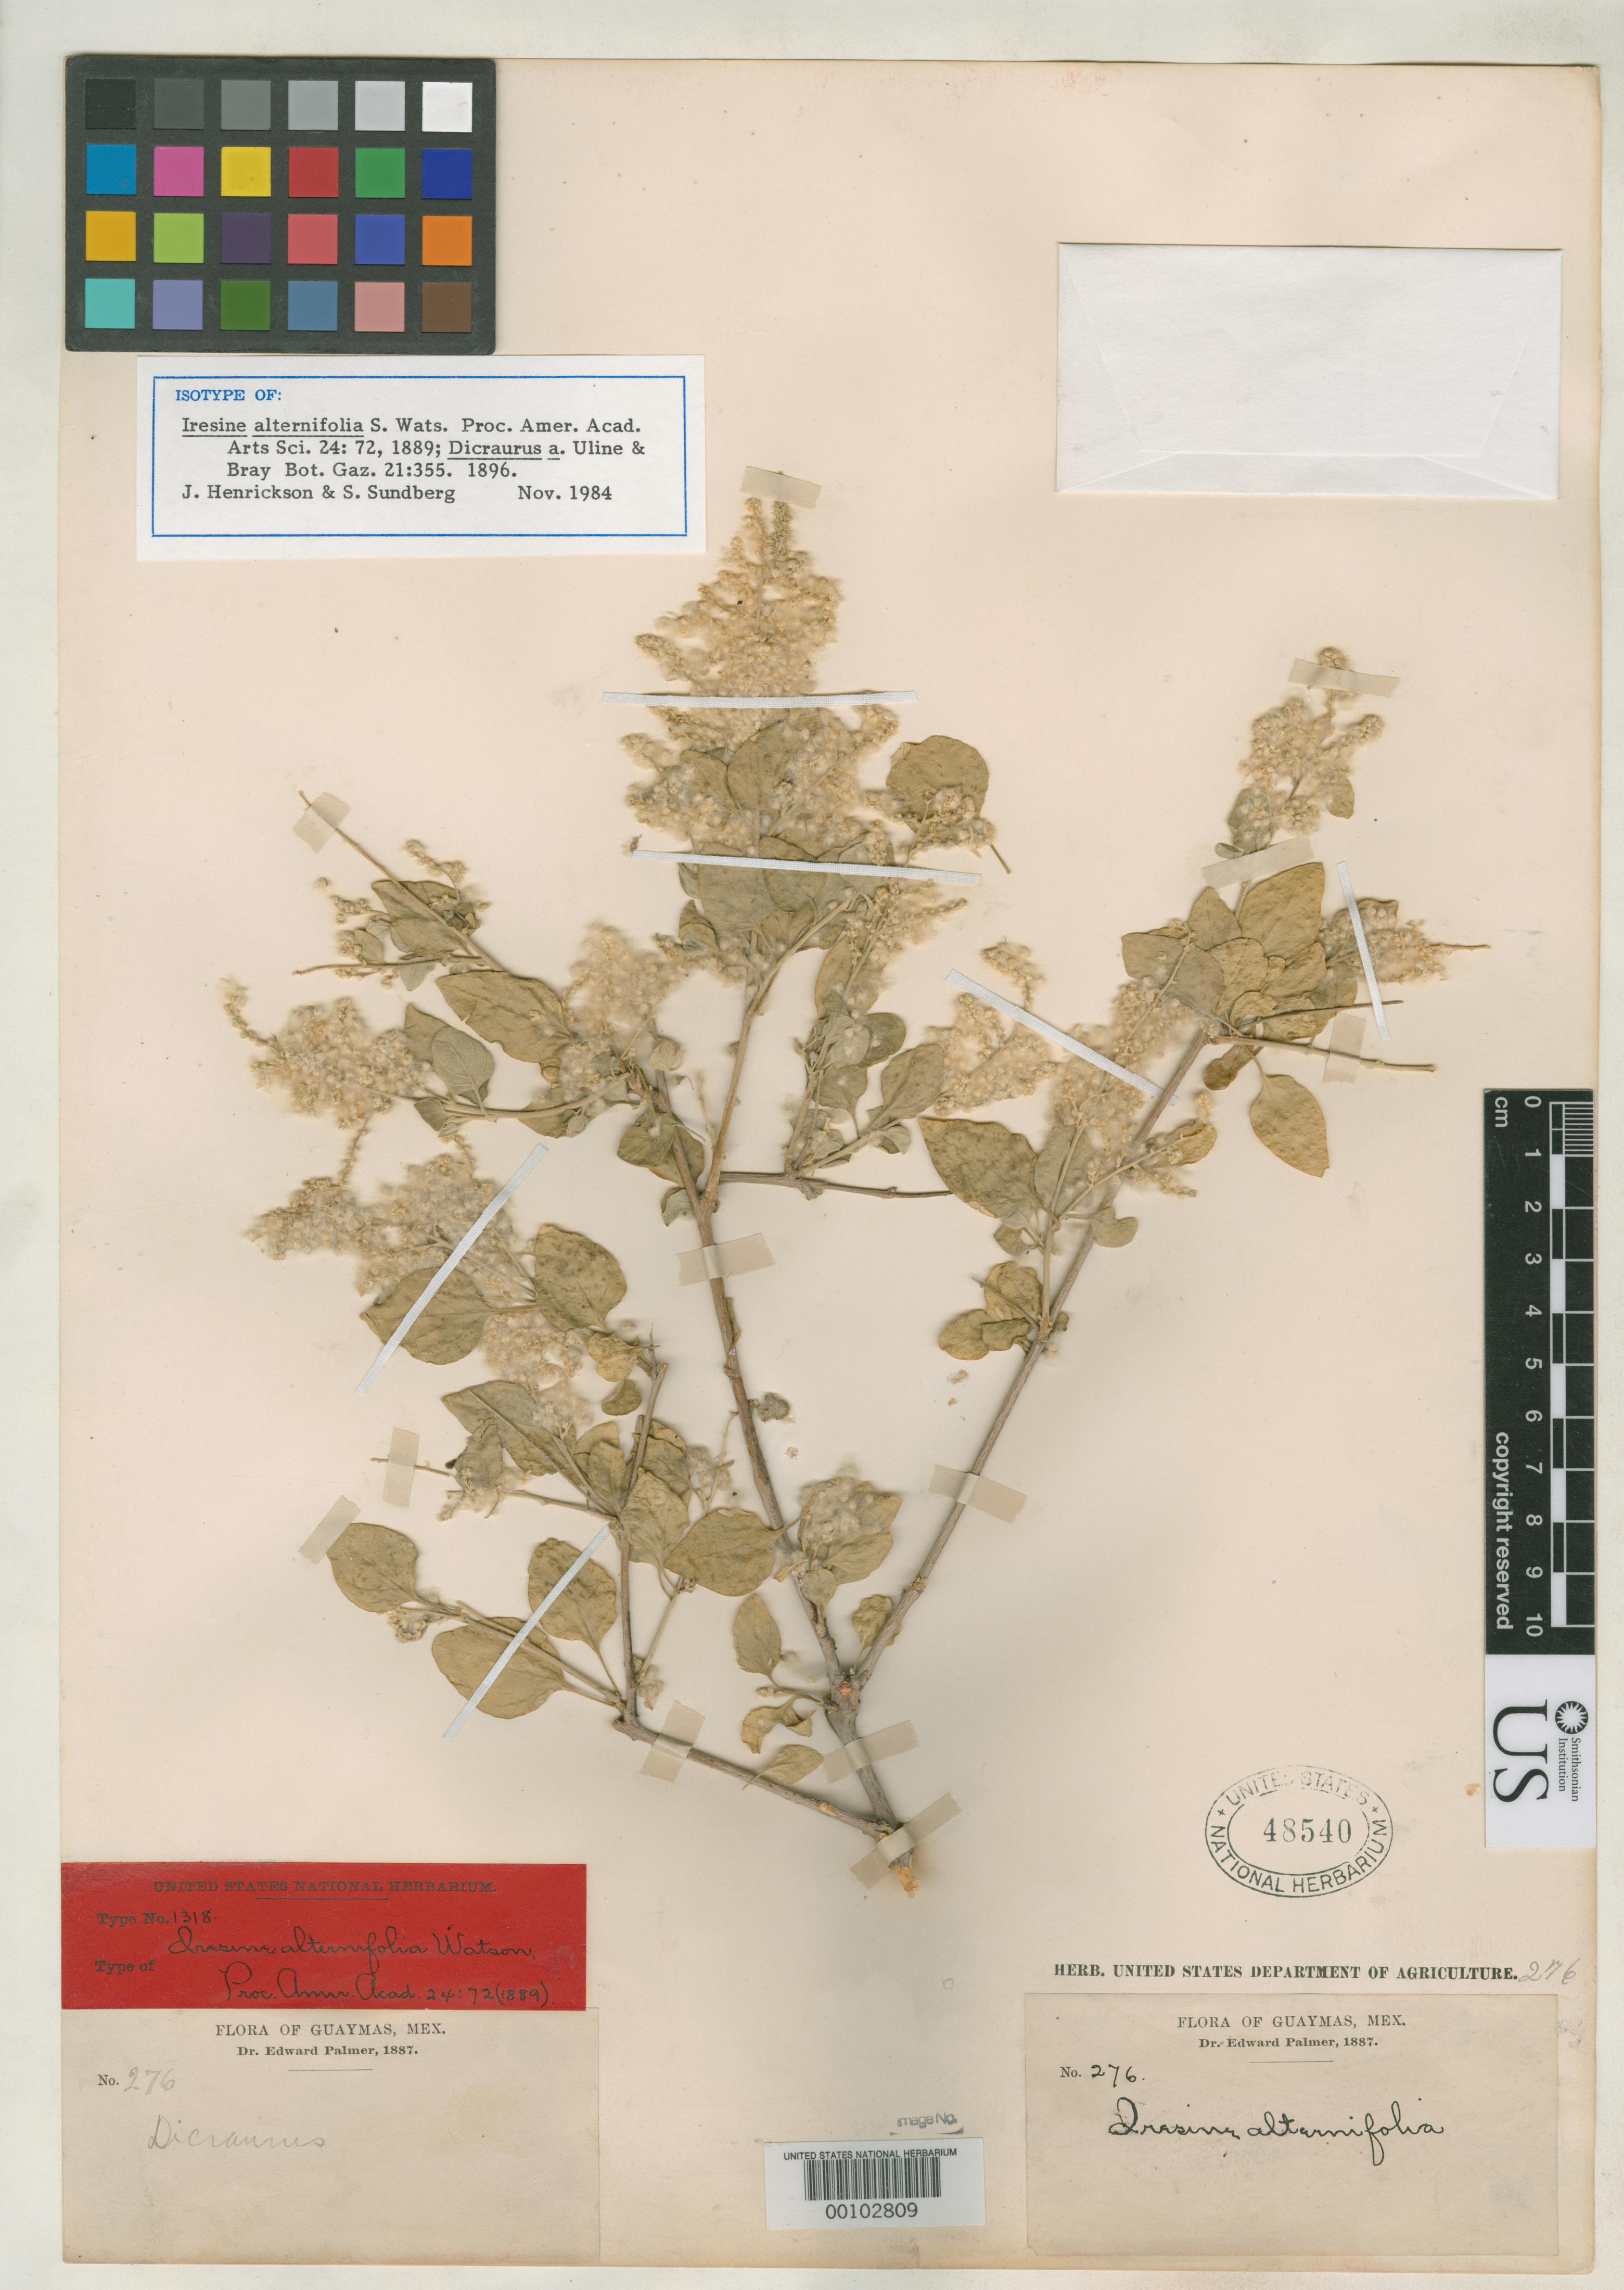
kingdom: Plantae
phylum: Tracheophyta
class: Magnoliopsida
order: Caryophyllales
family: Amaranthaceae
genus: Iresine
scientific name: Iresine alternifolia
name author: S. Watson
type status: Type Collection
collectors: E. Palmer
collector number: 276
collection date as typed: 1887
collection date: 1887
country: Mexico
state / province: Sonora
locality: Guaymas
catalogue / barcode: US 48540